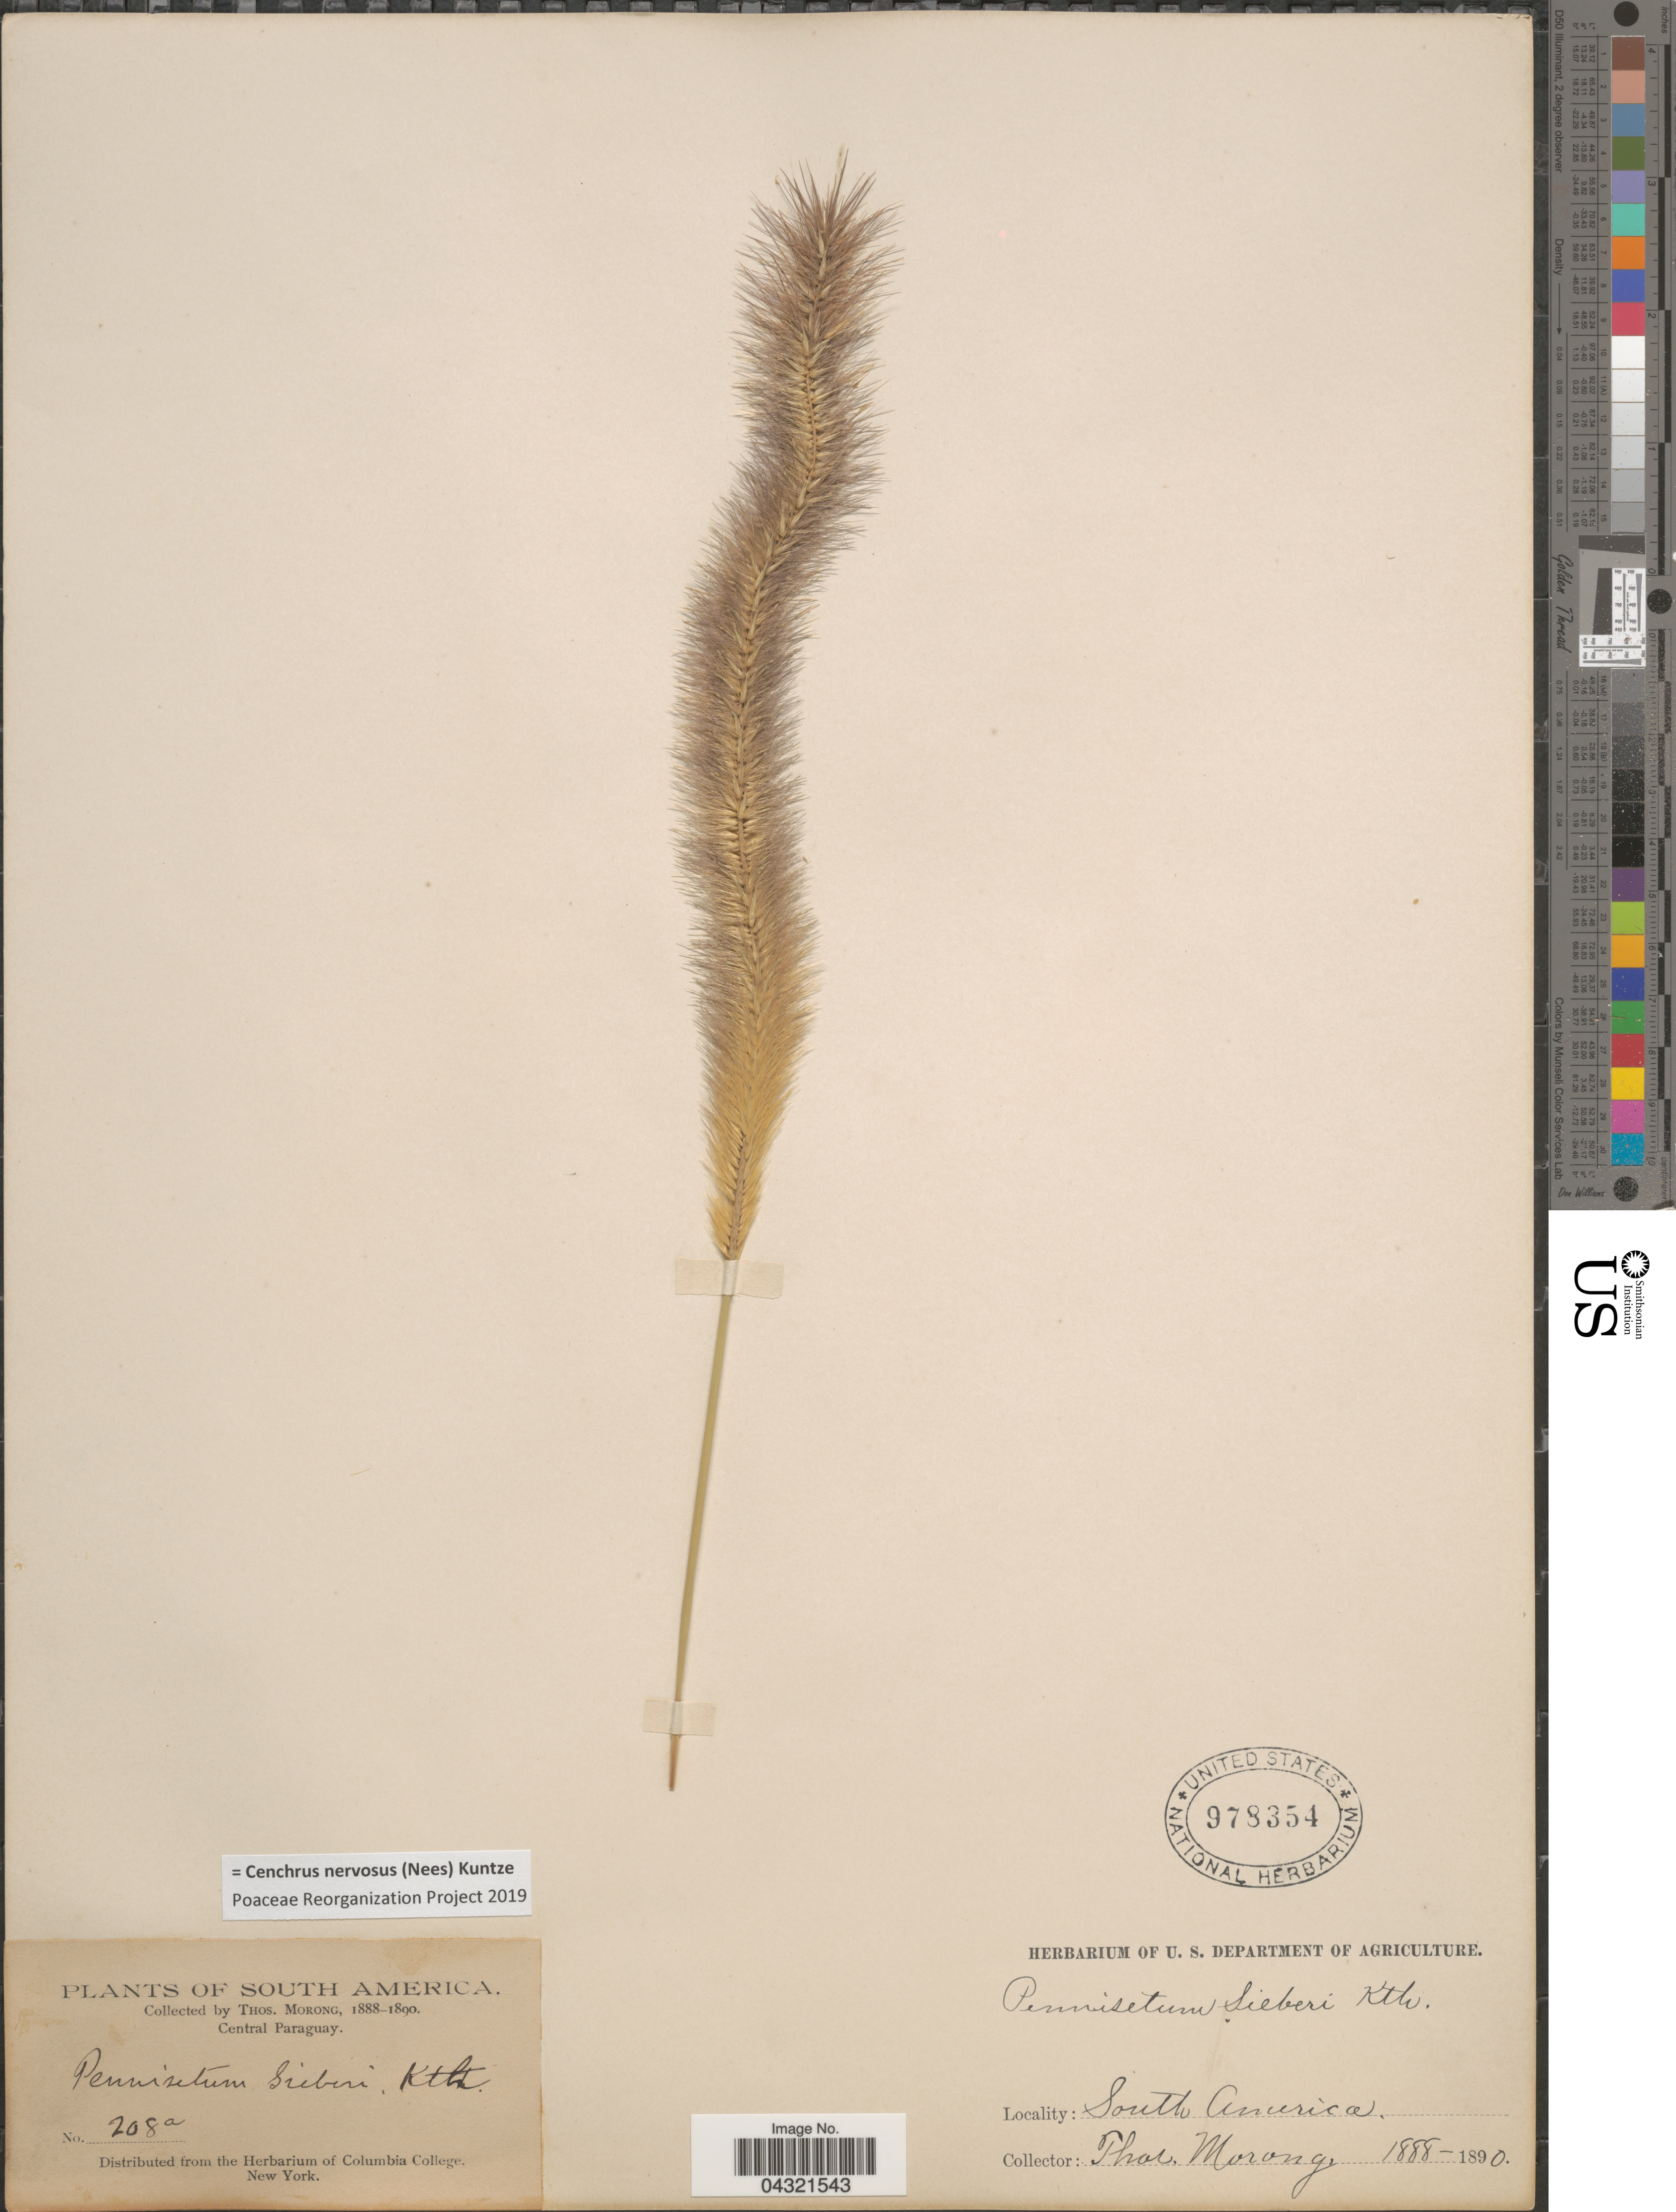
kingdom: Plantae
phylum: Tracheophyta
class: Liliopsida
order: Poales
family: Poaceae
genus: Cenchrus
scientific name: Cenchrus nervosus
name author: (Nees) Kuntze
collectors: ex herb. T. Morong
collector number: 208a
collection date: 1888/1890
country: Paraguay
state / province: Central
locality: Central Paraguay.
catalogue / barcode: US 978354